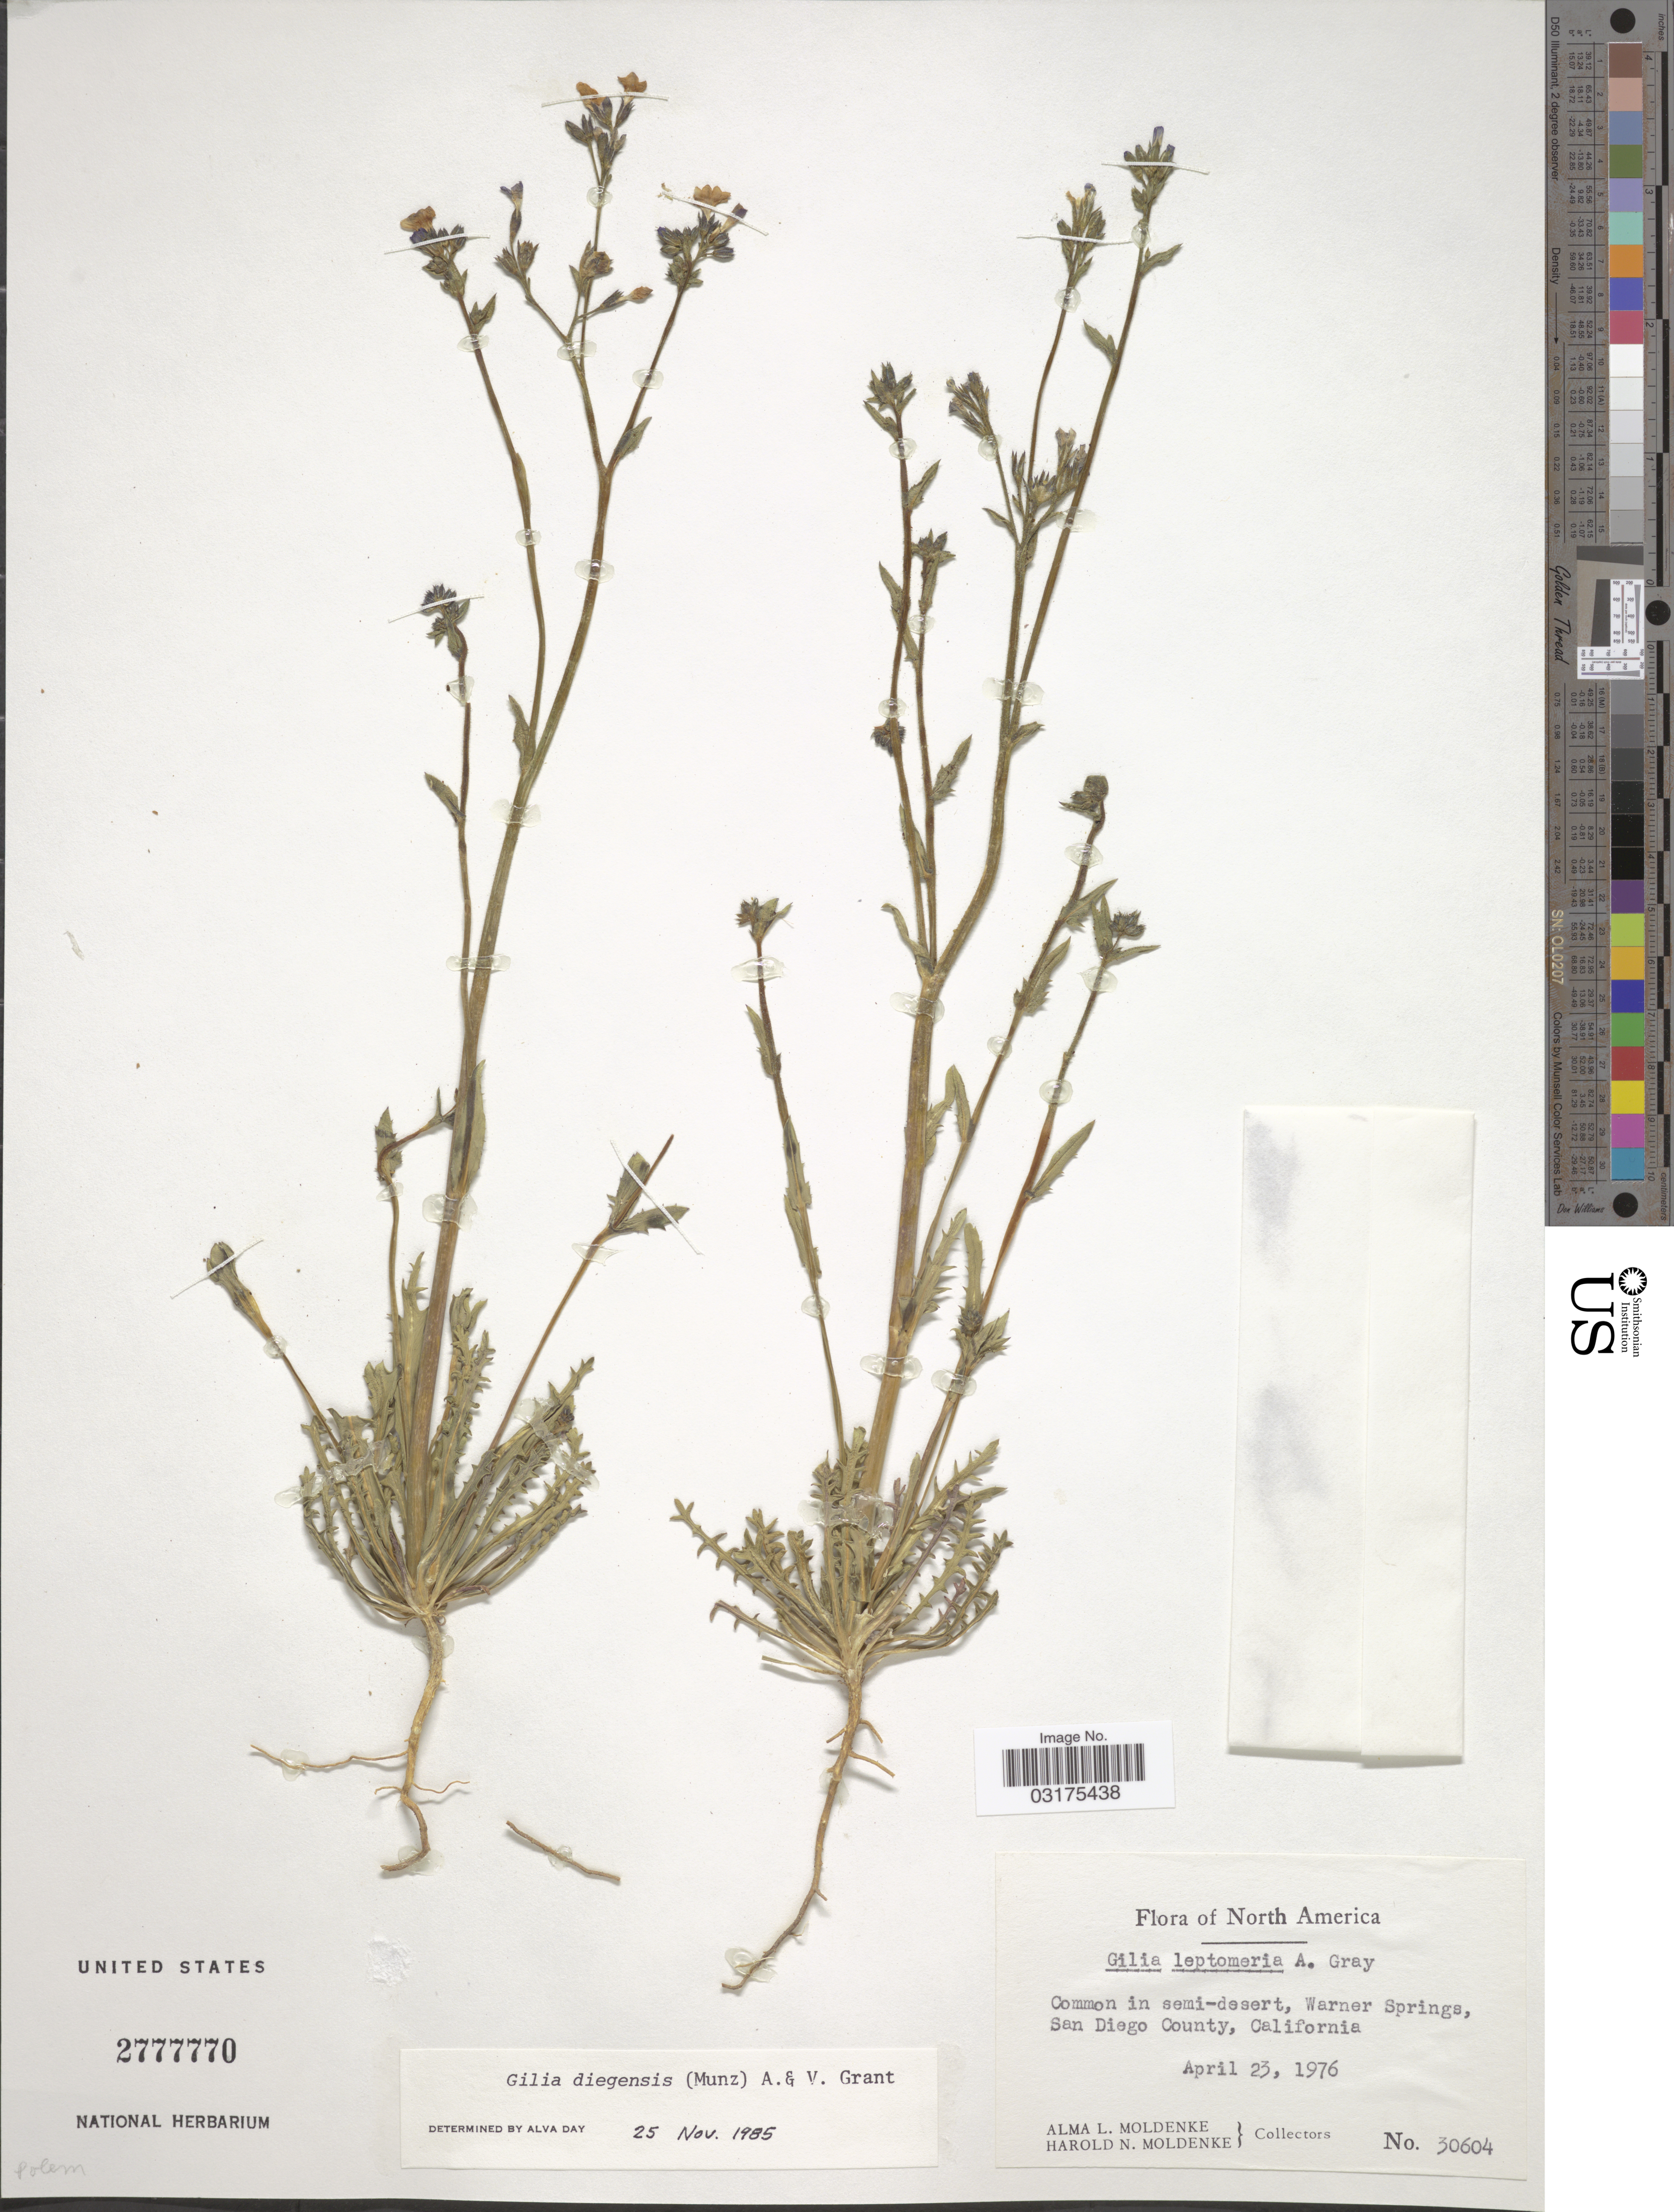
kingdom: Plantae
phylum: Tracheophyta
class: Magnoliopsida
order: Ericales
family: Polemoniaceae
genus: Gilia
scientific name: Gilia diegensis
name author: (Munz) A.D. Grant & V.E. Grant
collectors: A. L. Moldenke & H. N. Moldenke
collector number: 30604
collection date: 1976-04-23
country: United States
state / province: California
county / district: San Diego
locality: Common in semi-desert, Warner Springs, San Diego County, California.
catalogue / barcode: US 2777770